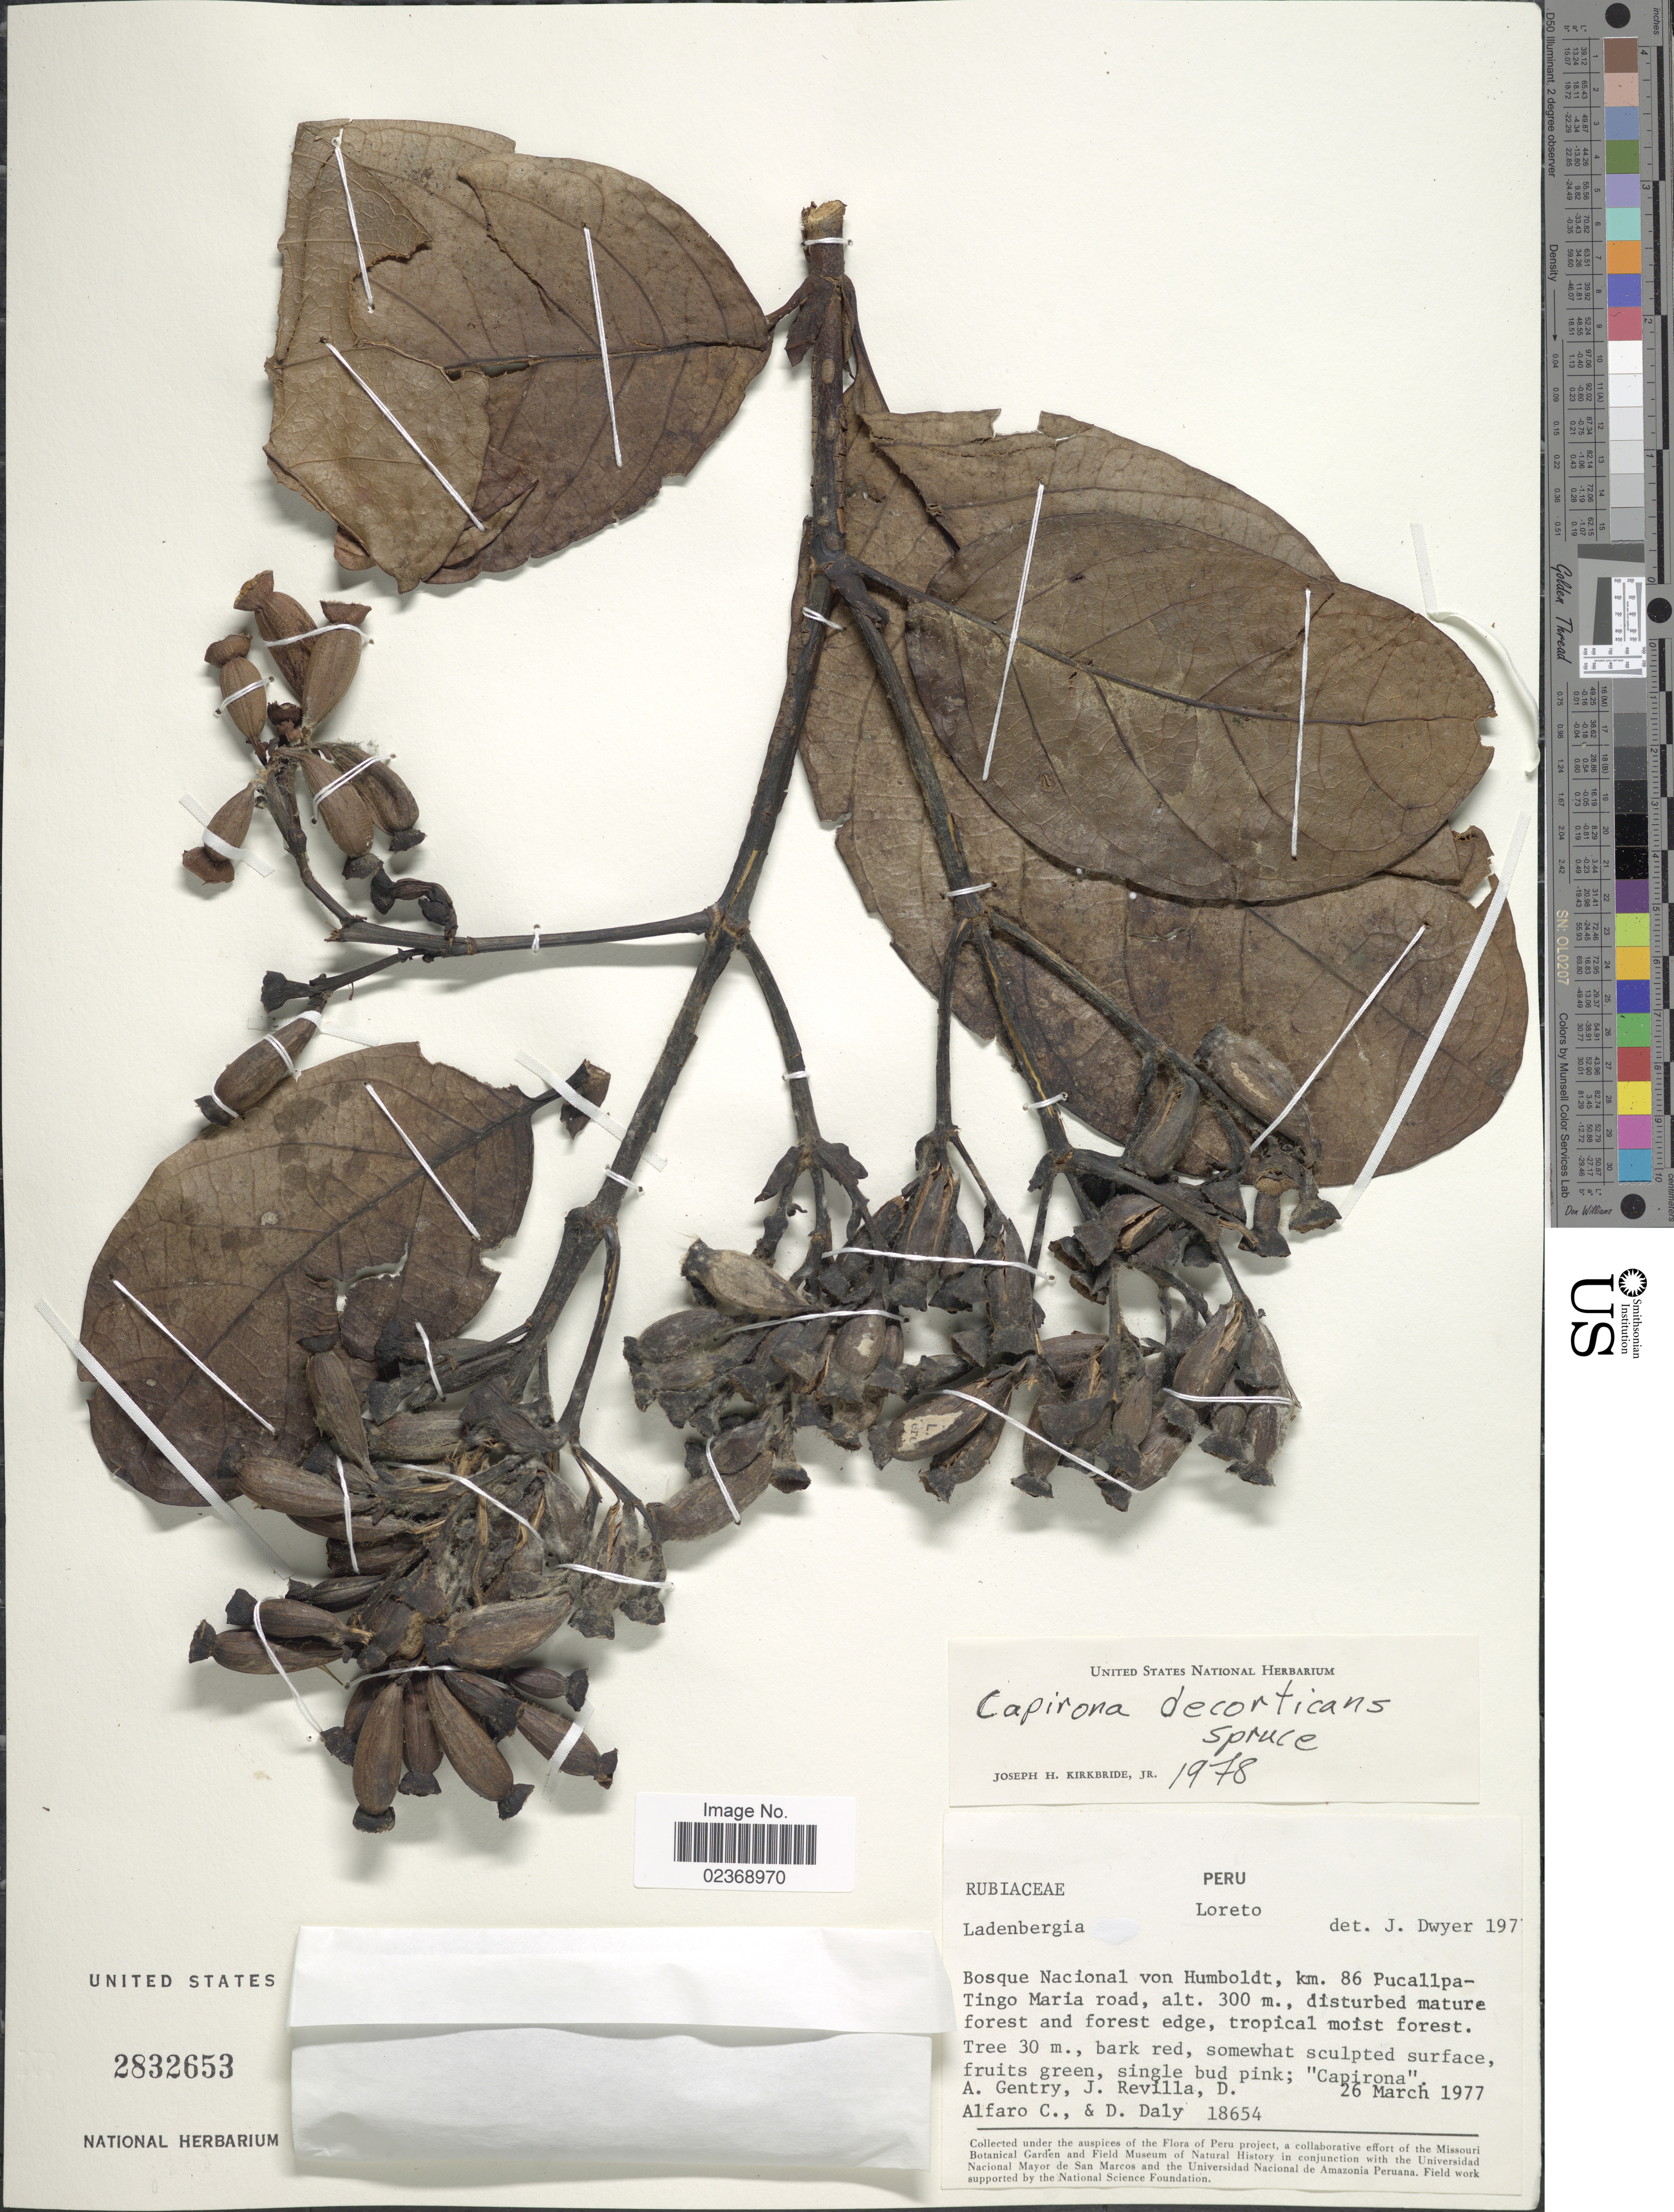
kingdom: Plantae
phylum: Tracheophyta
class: Magnoliopsida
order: Gentianales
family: Rubiaceae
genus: Capirona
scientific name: Capirona decorticans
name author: Spruce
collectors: A. H. Gentry, L. Revilla, D. Alfaro Castaneda & D. C. Daly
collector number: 18654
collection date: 1977-03-26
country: Peru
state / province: Loreto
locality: Bosque Nacional von Humboldt, km 86 Pucallpa-Tingo Maria road., disturbed mature forest and forest egde, tropical moist forest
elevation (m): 300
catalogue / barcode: US 2832653